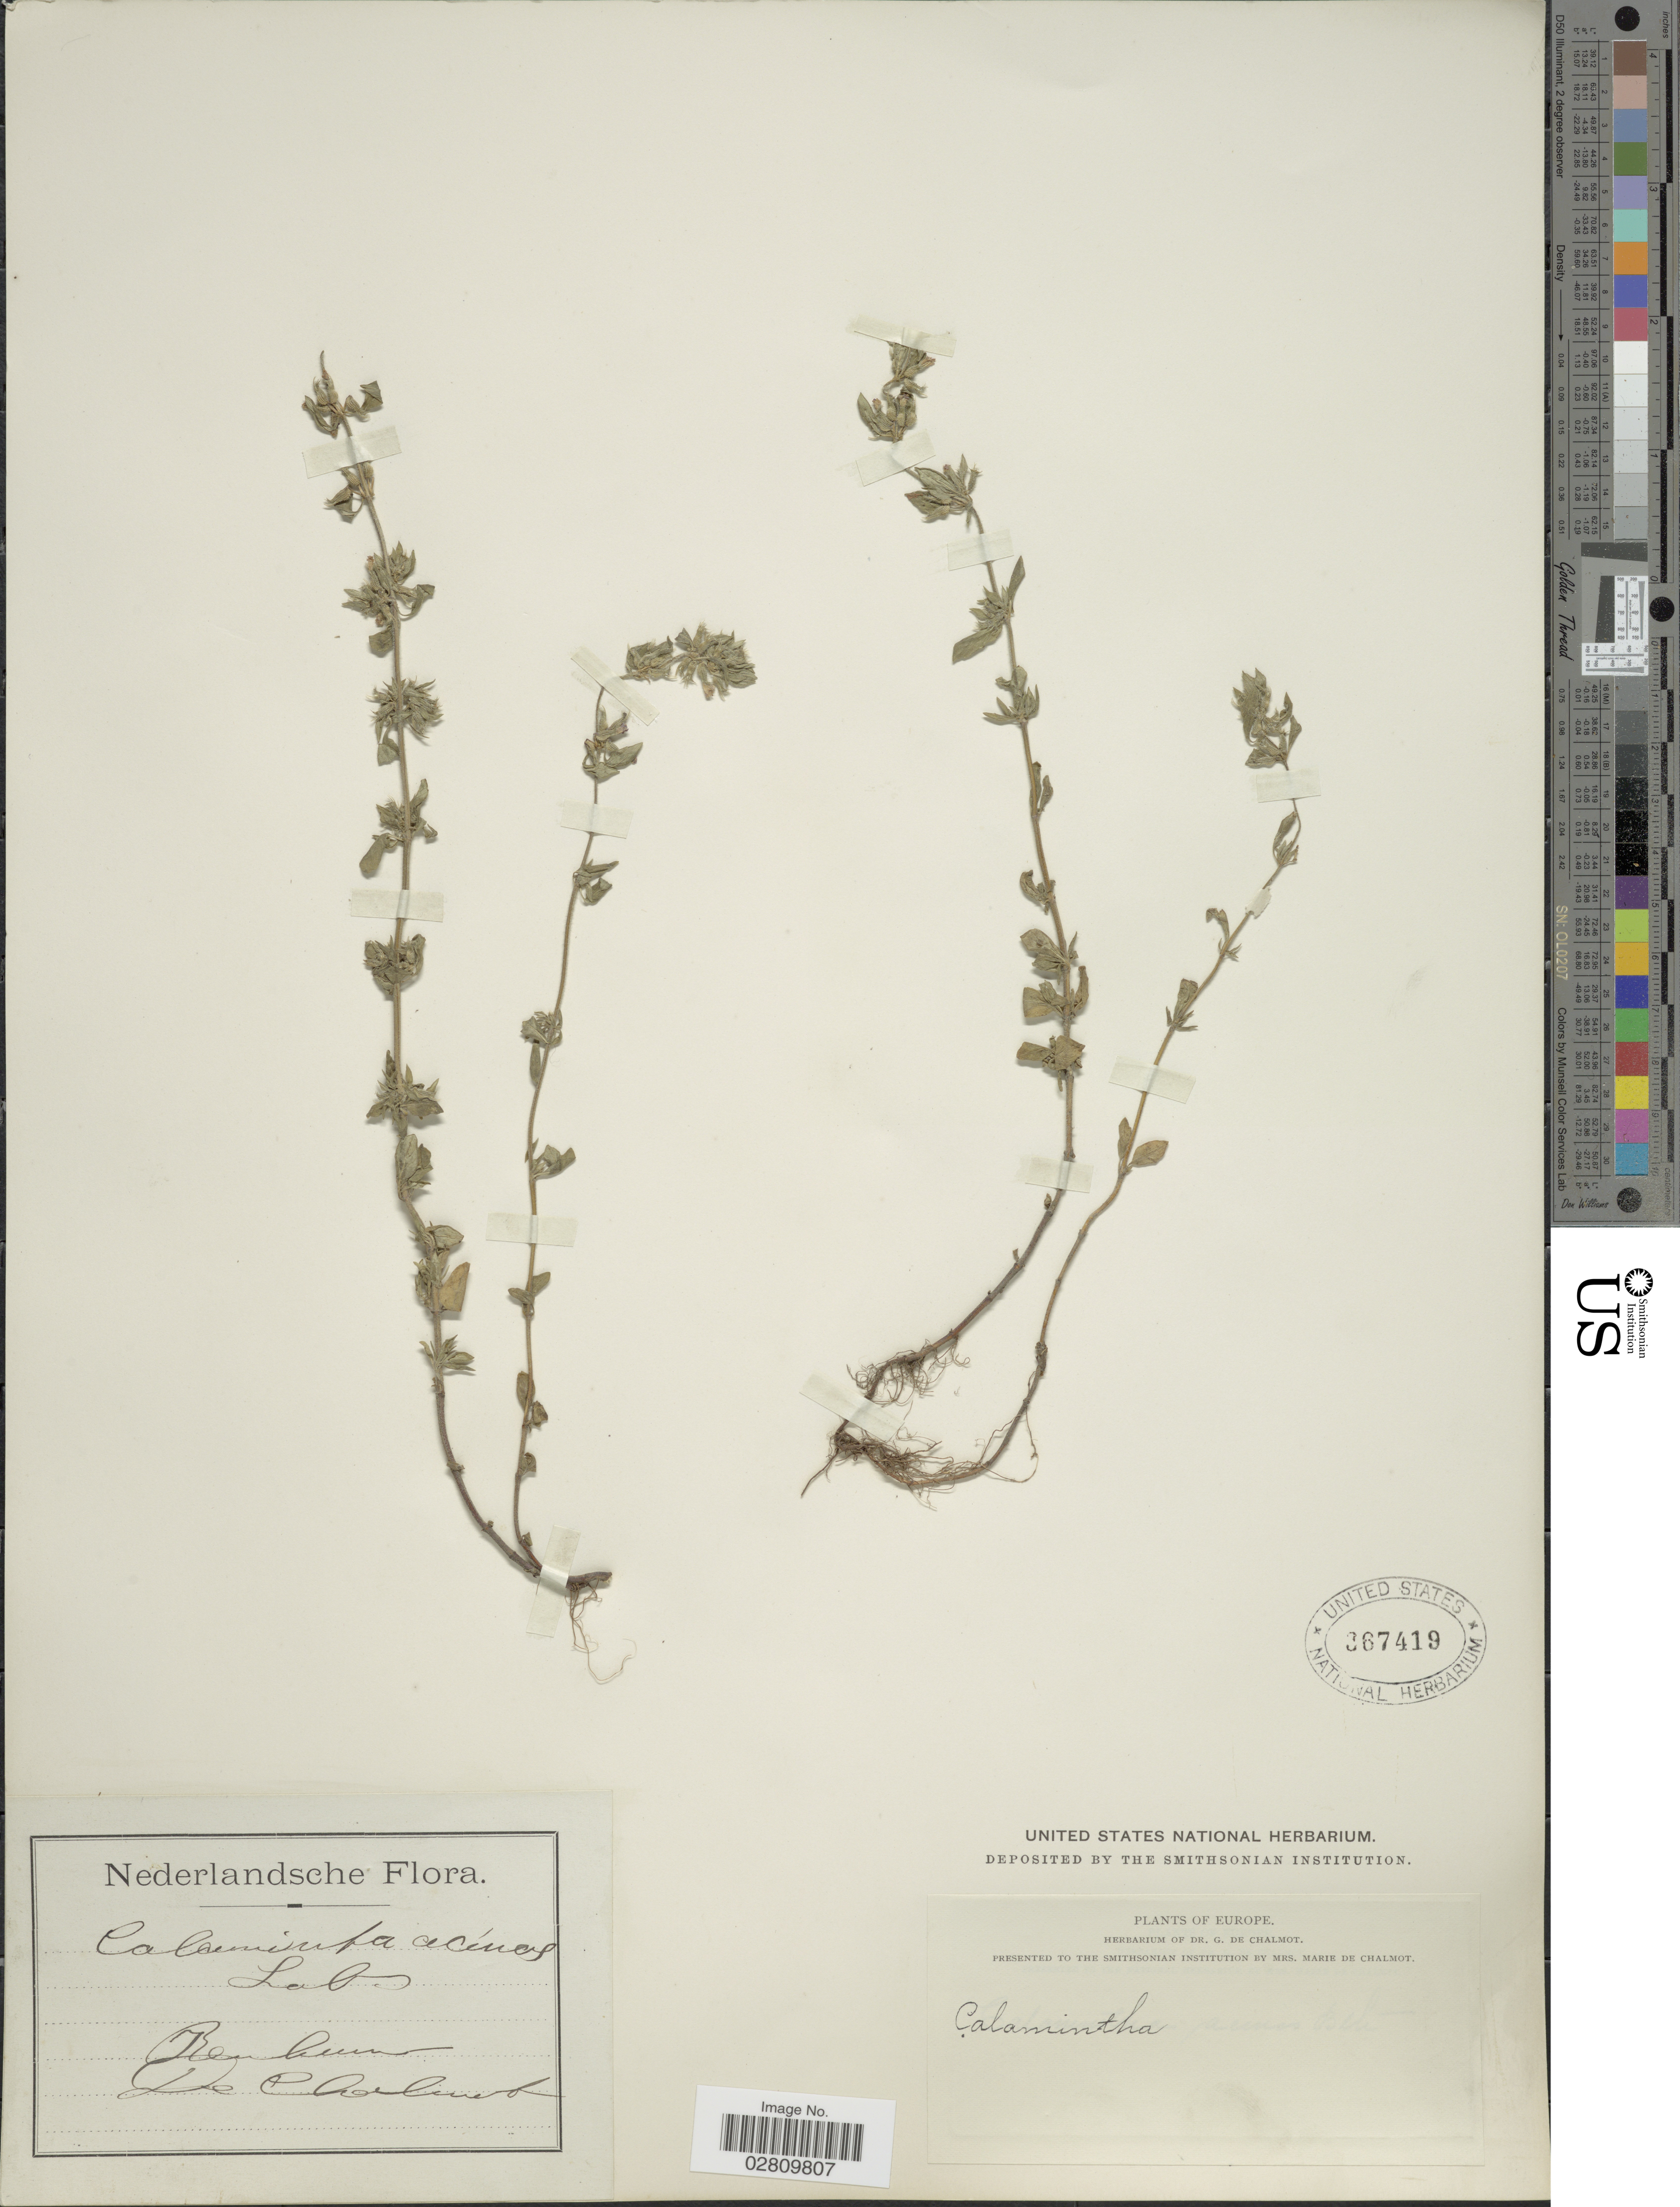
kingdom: Plantae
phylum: Tracheophyta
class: Magnoliopsida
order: Lamiales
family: Lamiaceae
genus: Acinos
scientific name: Acinos acinos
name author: (L.) Huth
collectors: G. de Chalmot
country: Netherlands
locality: Renkum.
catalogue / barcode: US 367419